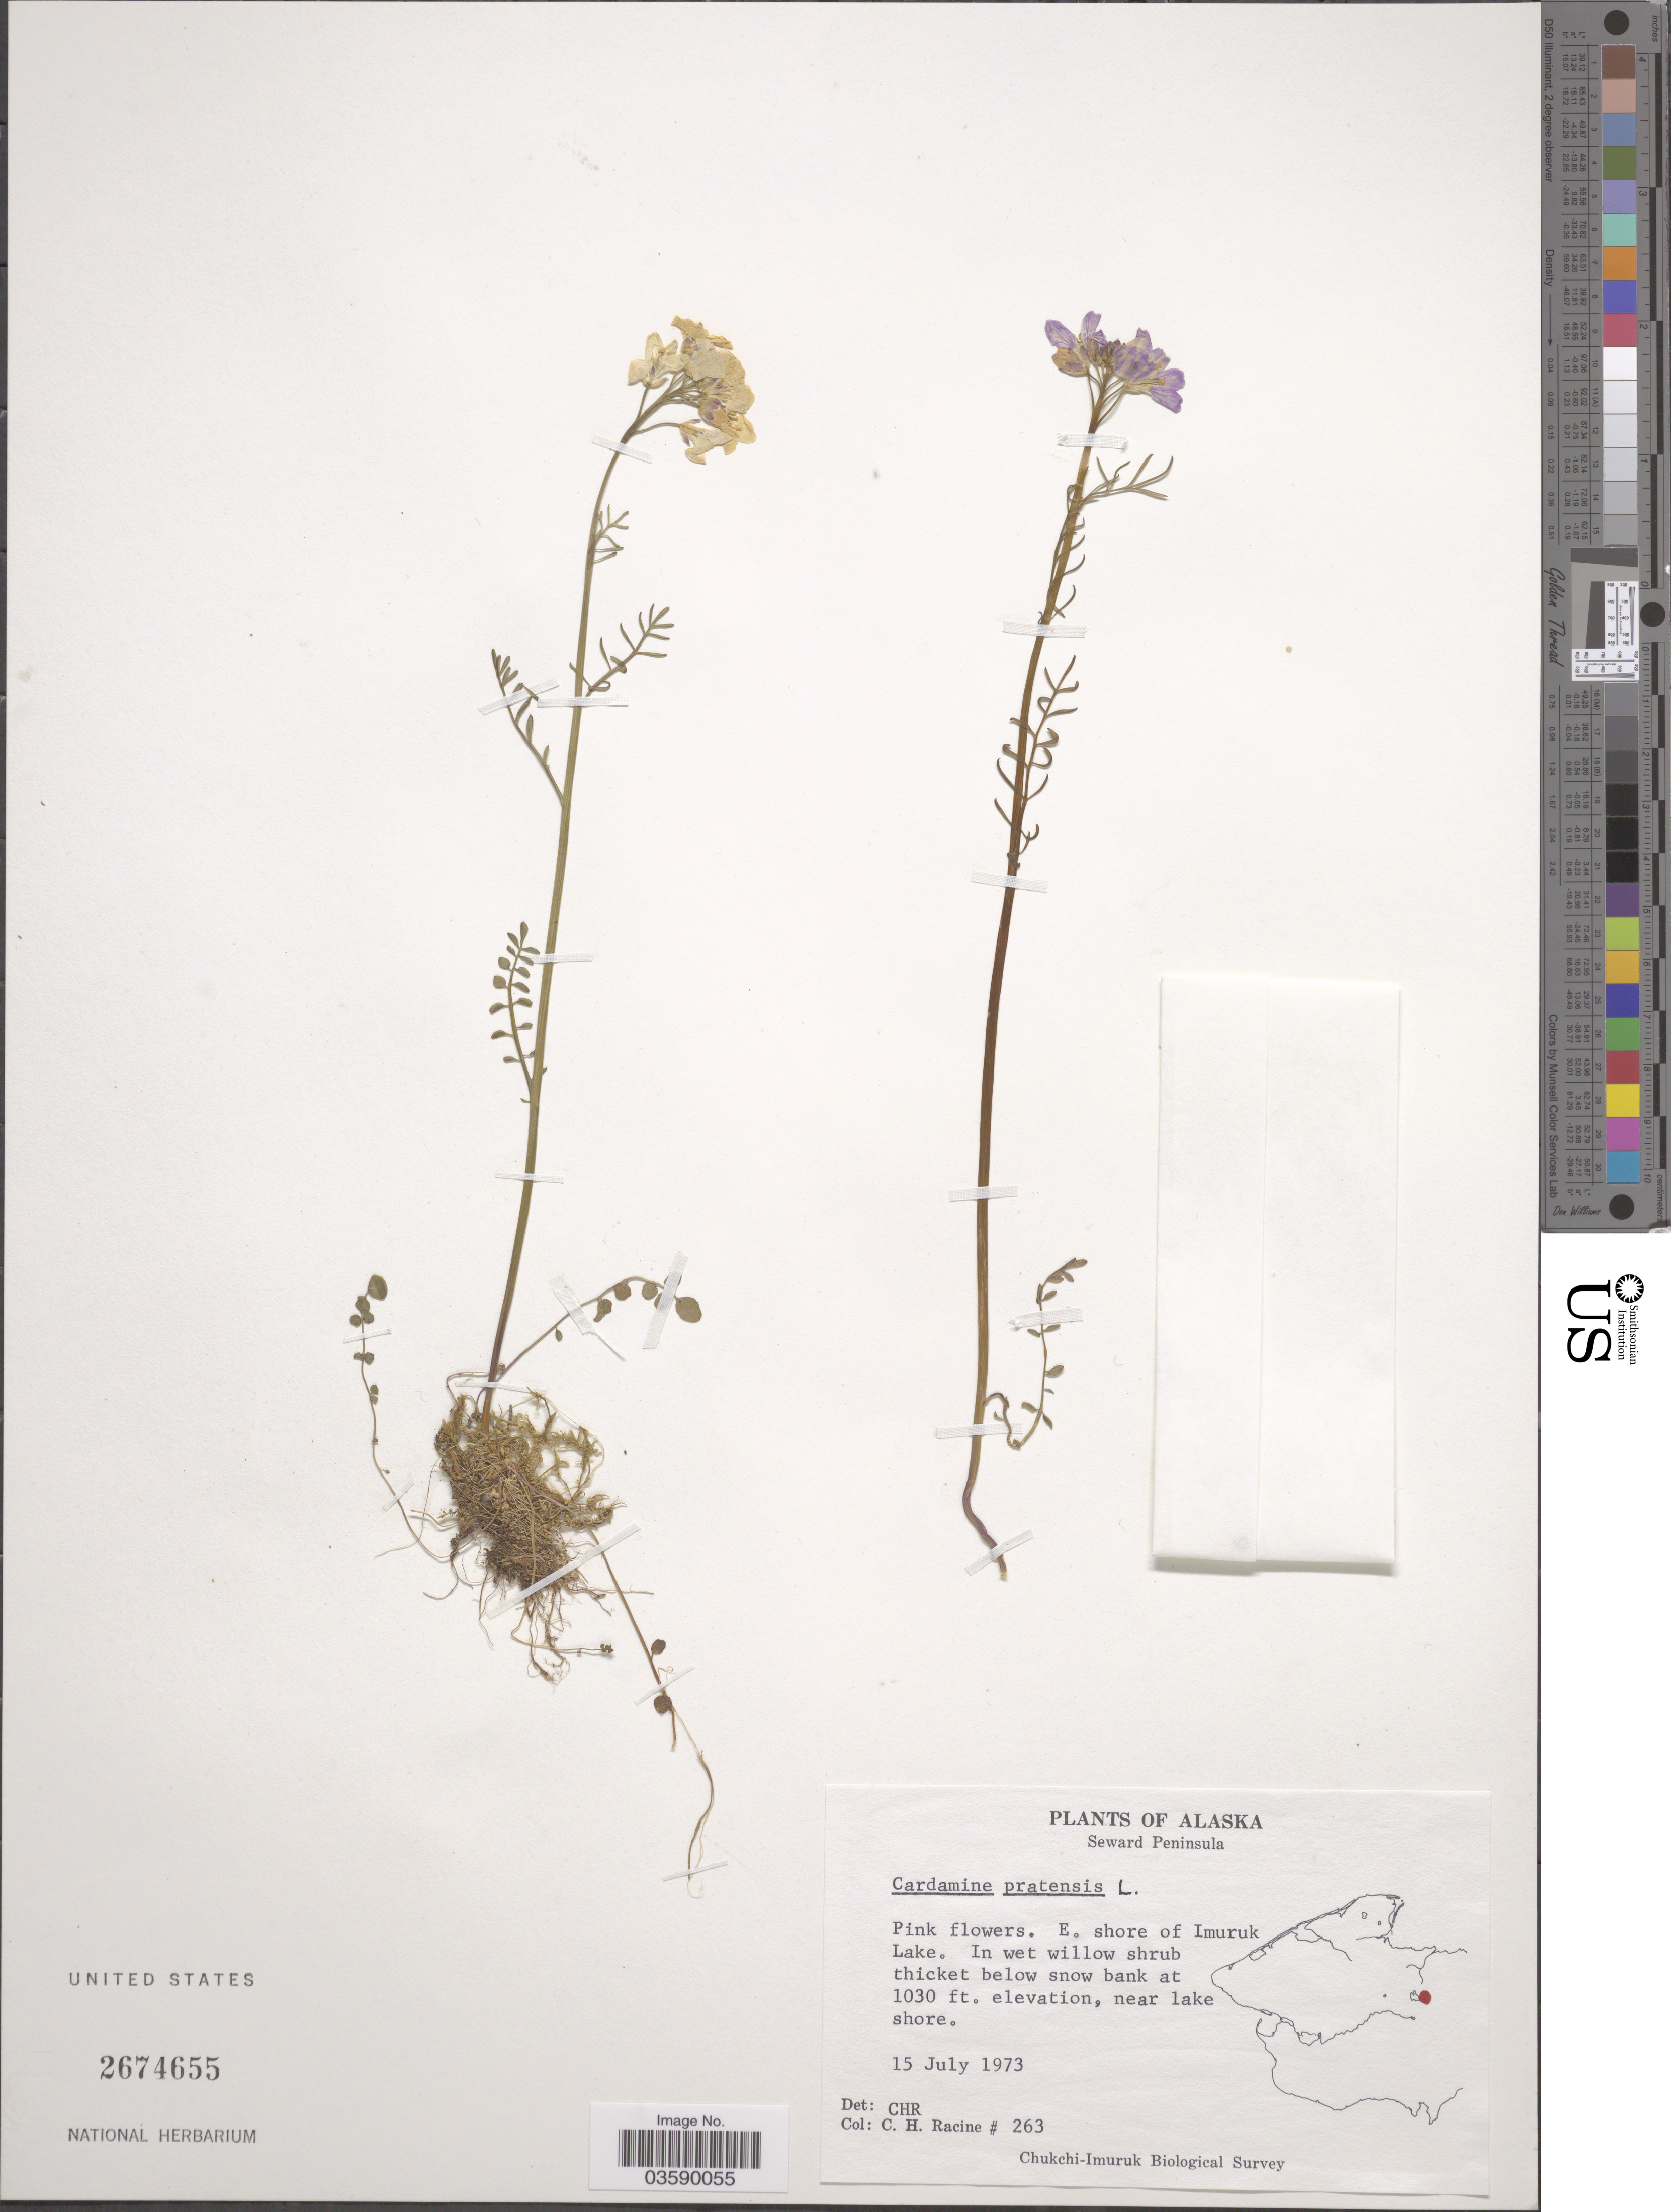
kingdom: Plantae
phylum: Tracheophyta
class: Magnoliopsida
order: Brassicales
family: Brassicaceae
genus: Cardamine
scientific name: Cardamine pratensis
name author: L.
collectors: C. Racine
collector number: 263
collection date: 1973-07-15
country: United States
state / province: Alaska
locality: Seward Peninsula. E. shore of Imuruk Lake. In wet willow shrub thicket below snow bank. Near lake shore.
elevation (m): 314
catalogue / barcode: US 2674655